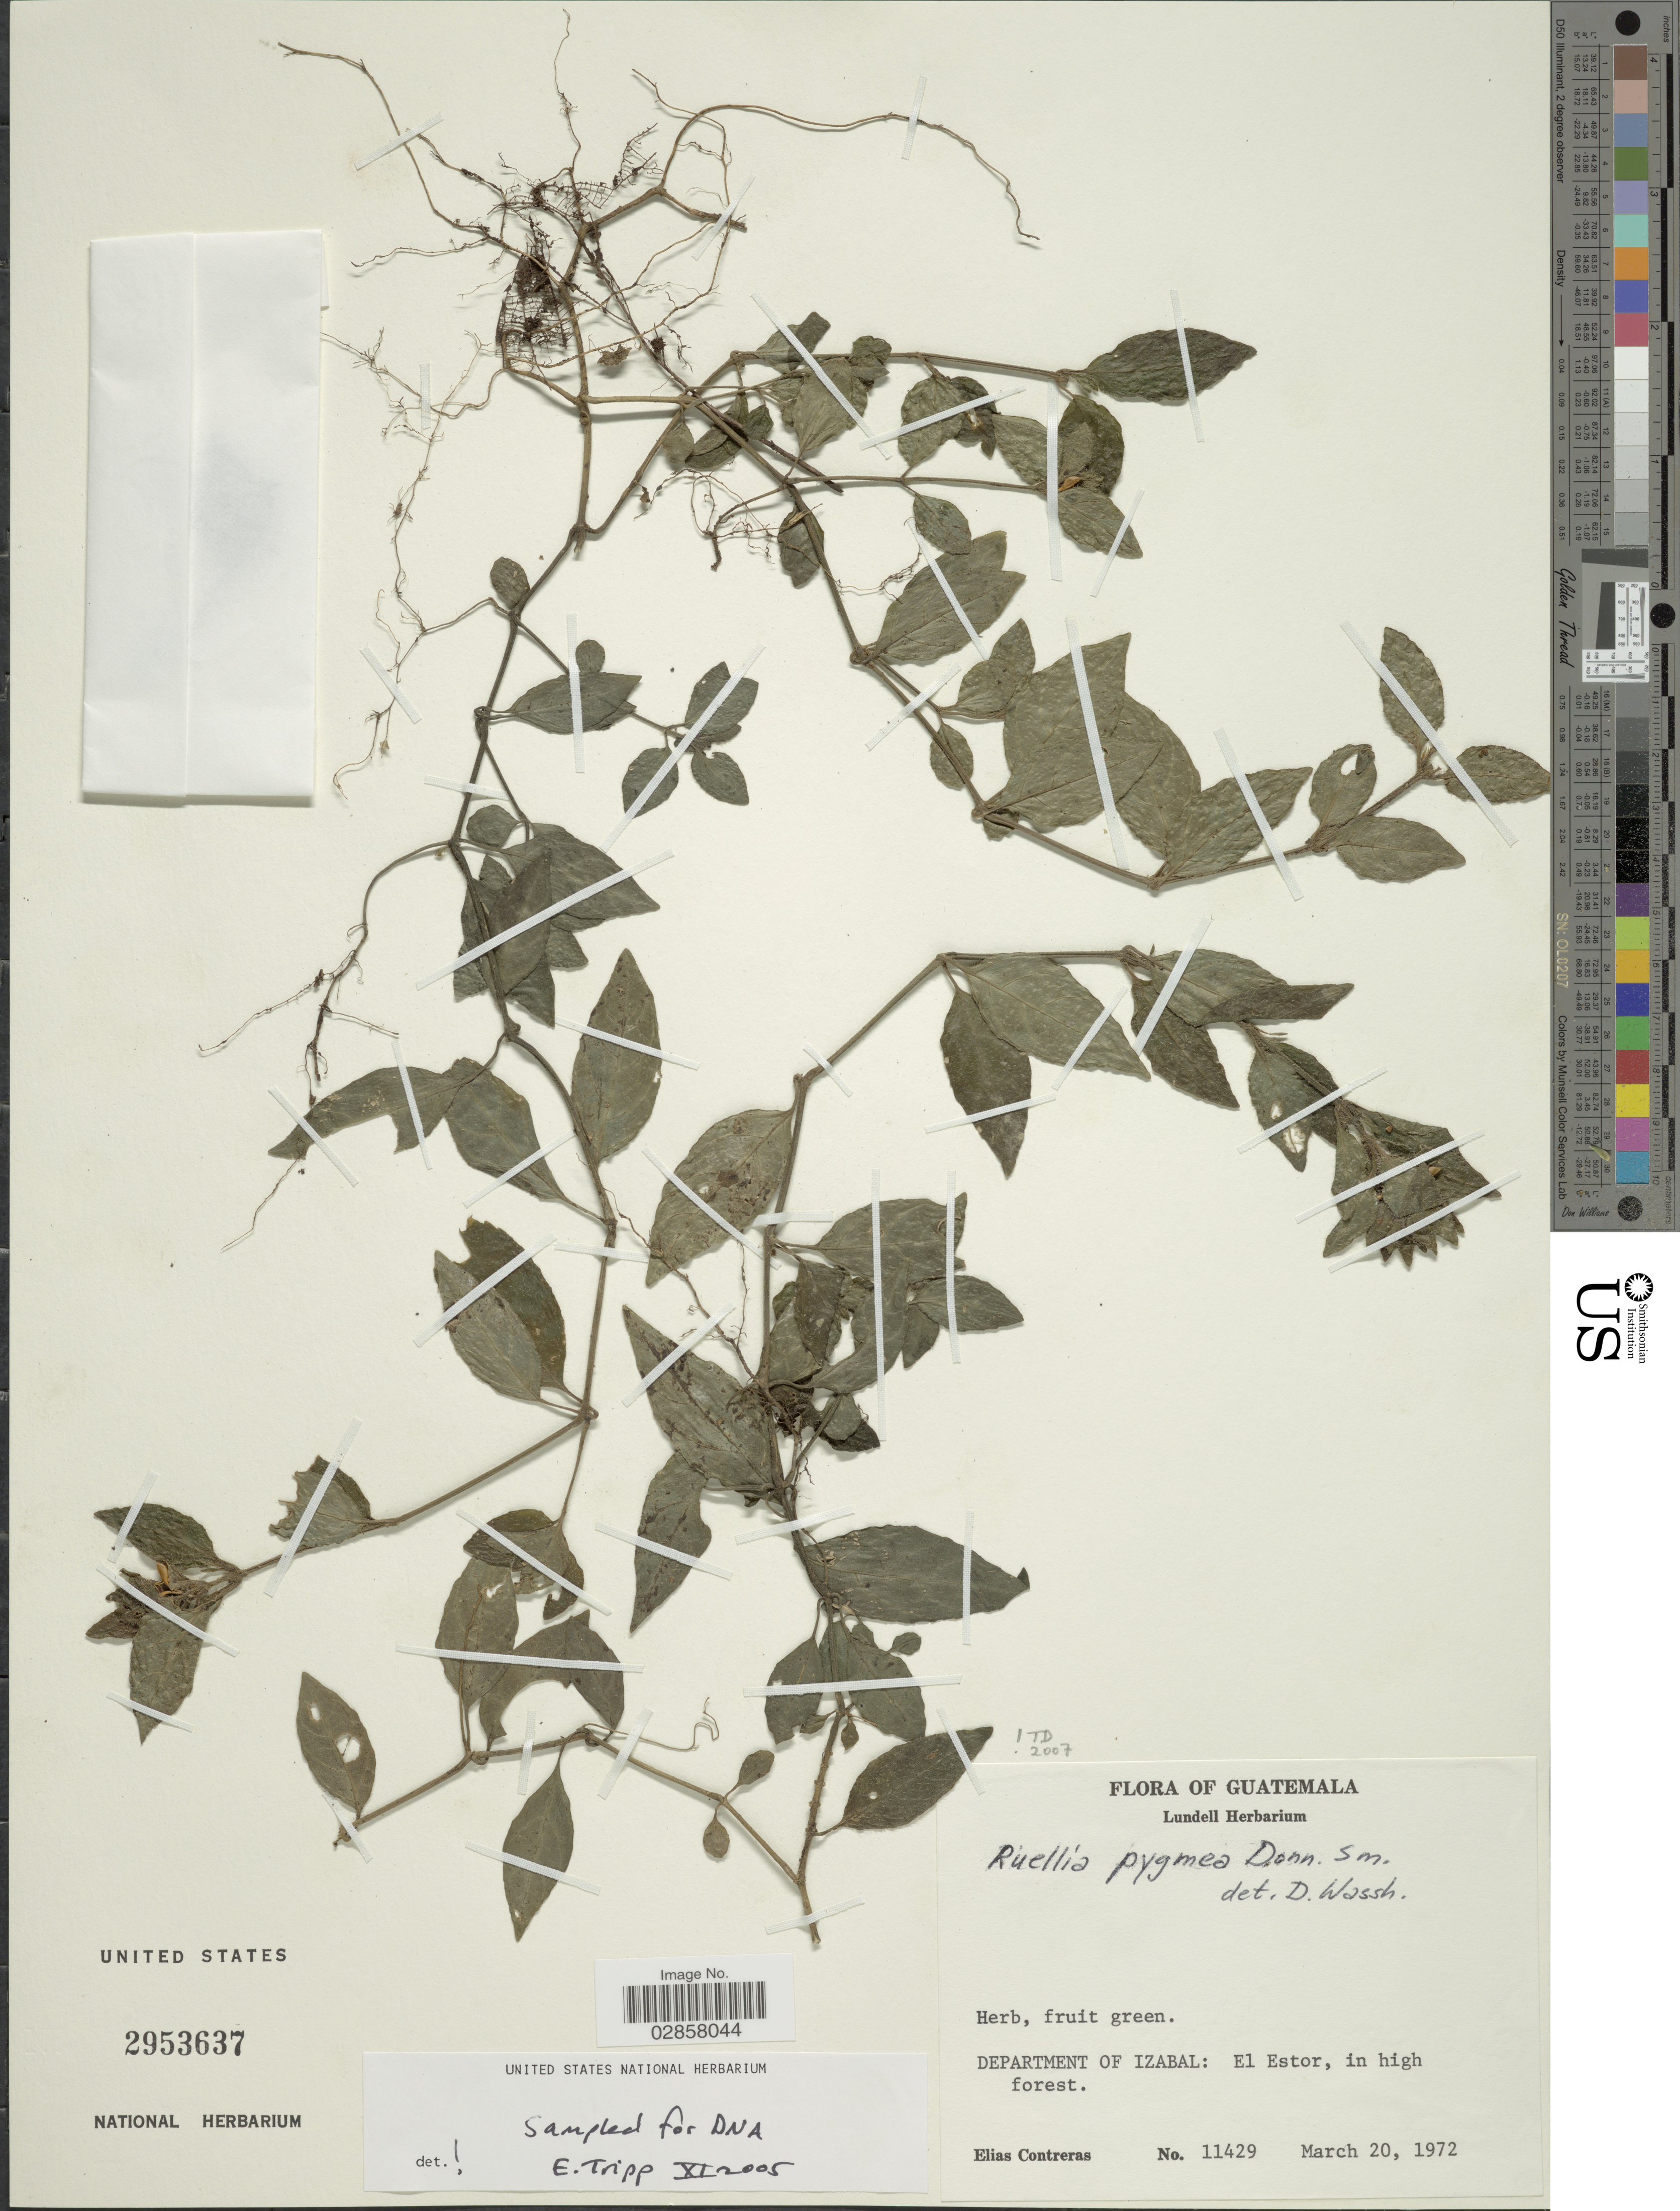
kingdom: Plantae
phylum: Tracheophyta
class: Magnoliopsida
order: Lamiales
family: Acanthaceae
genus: Ruellia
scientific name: Ruellia pygmaea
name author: Donn. Sm.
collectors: E. Contreras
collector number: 11429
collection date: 1972-03-20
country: Guatemala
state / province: Izabal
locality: Department of Izabal: El Estor.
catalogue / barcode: US 2953637